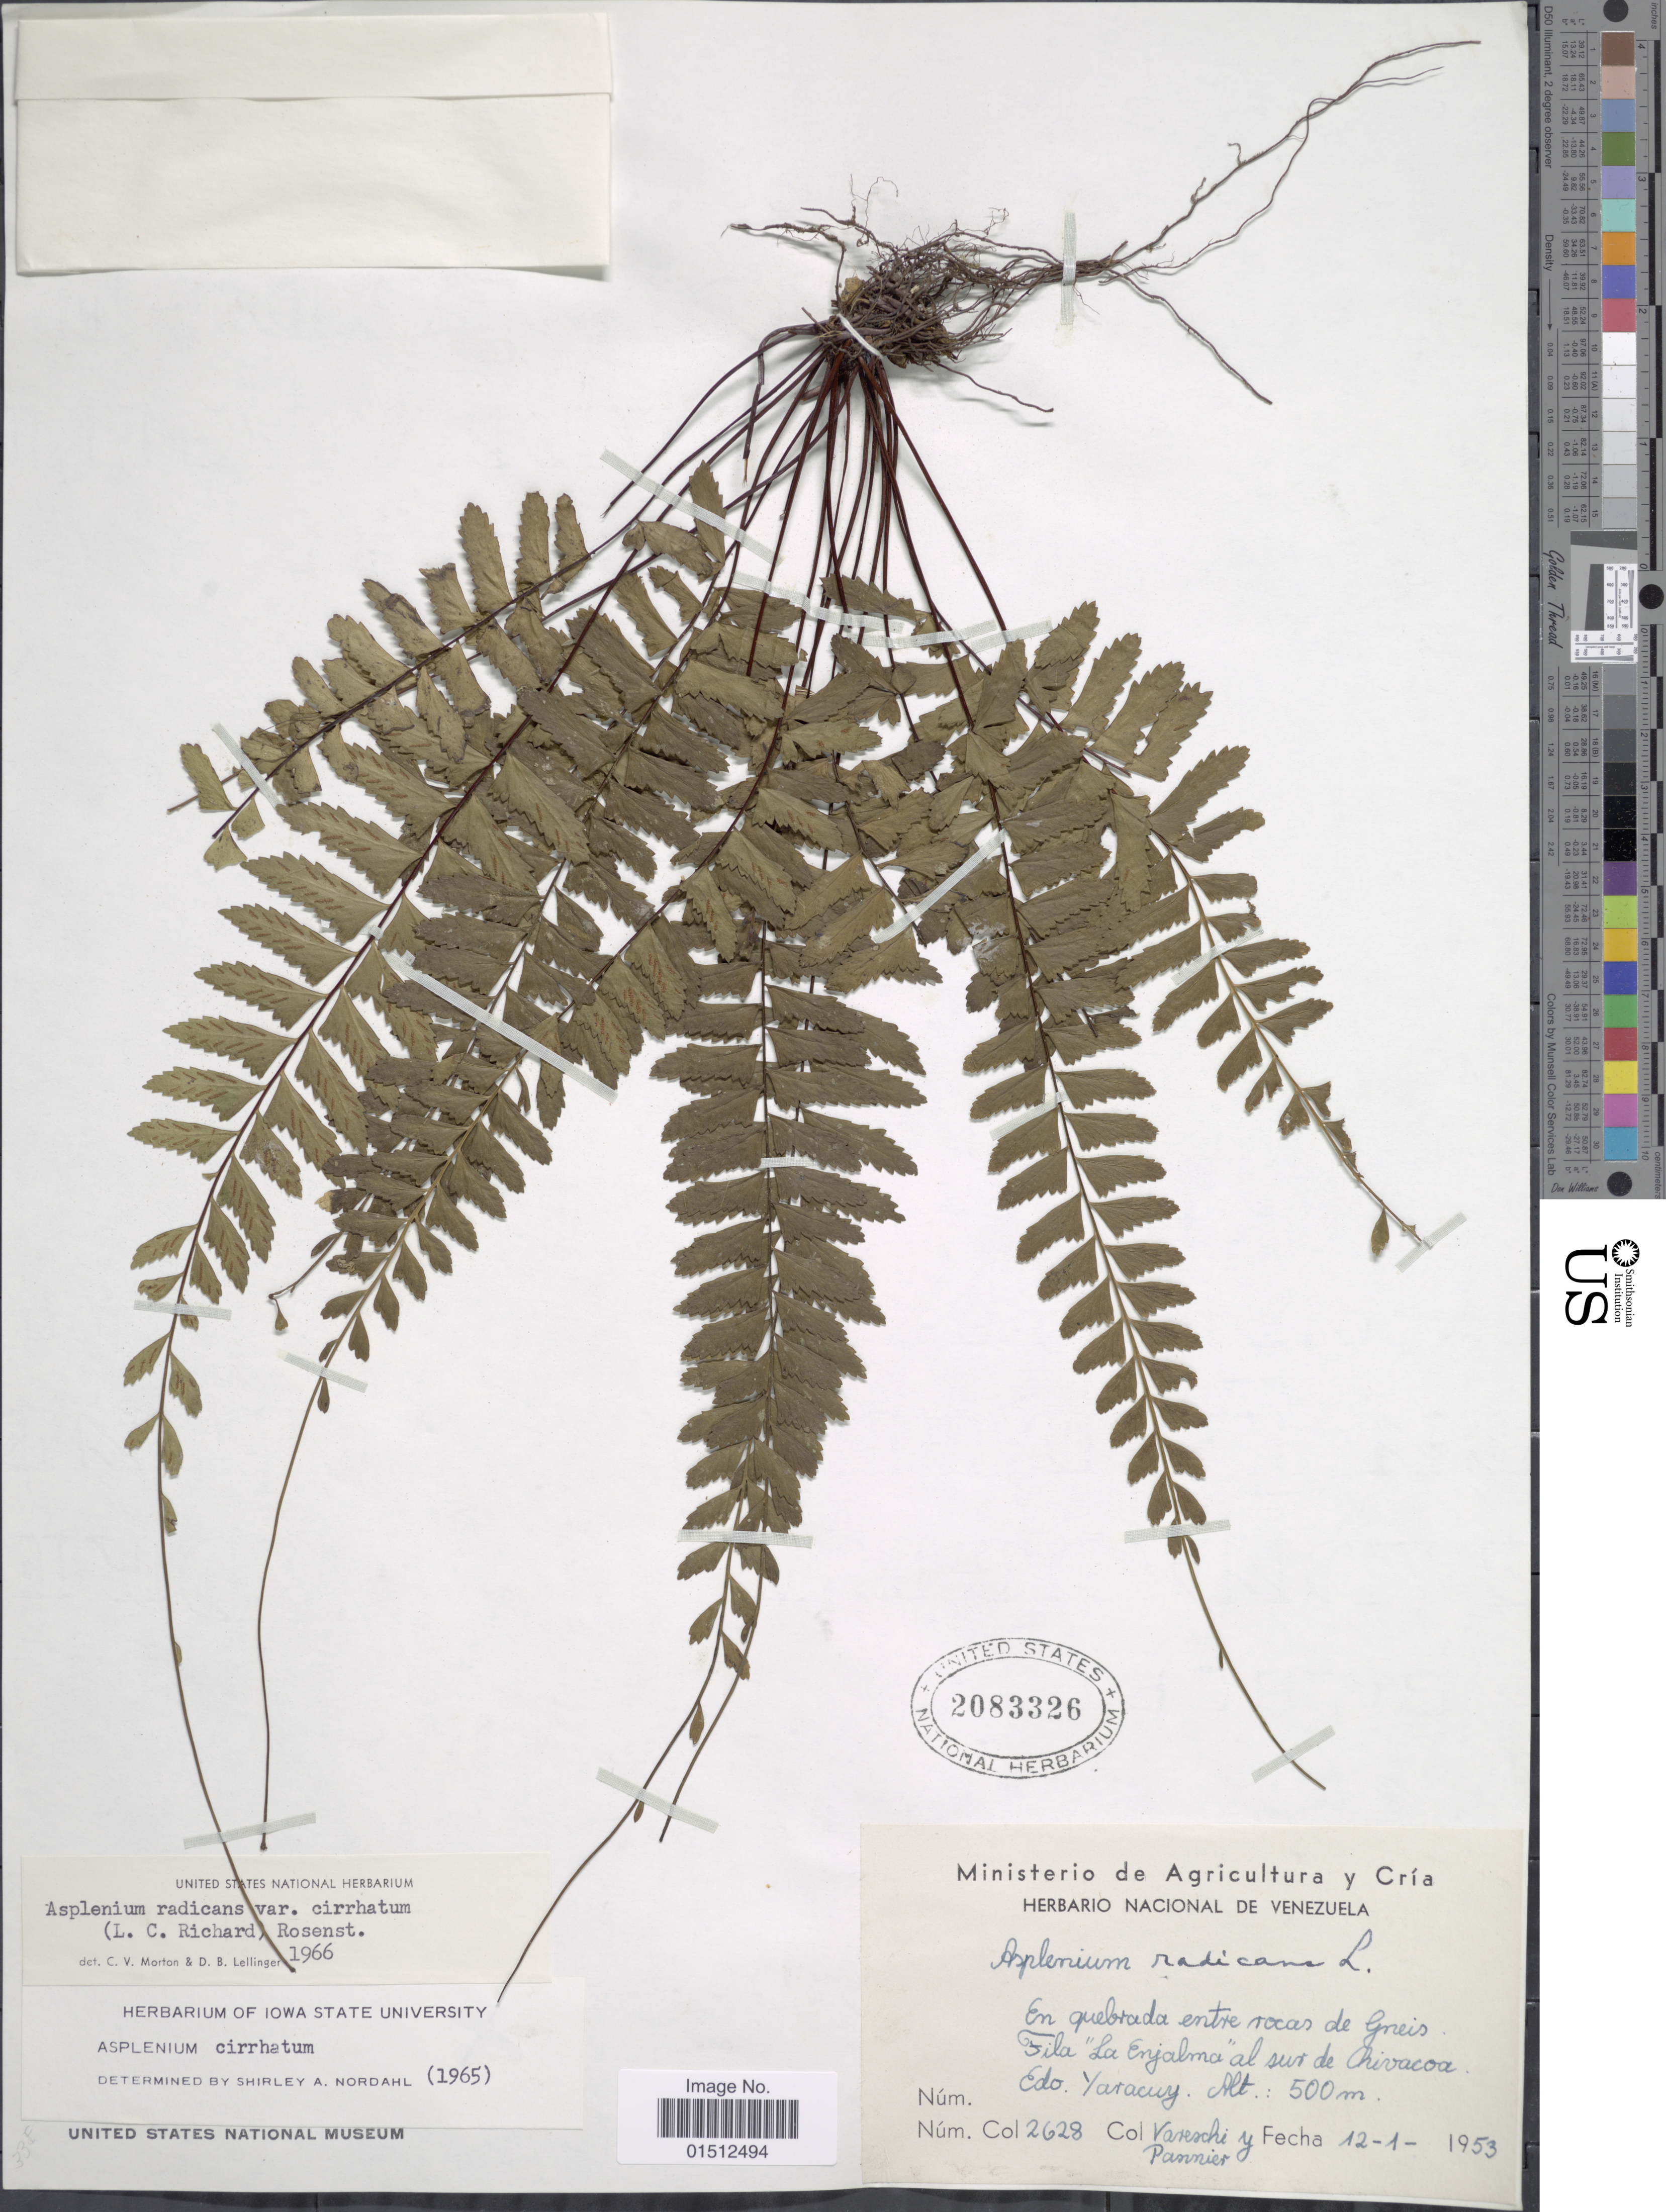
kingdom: Plantae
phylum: Tracheophyta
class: Polypodiopsida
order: Polypodiales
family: Aspleniaceae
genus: Asplenium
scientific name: Asplenium radicans var. cirrhatum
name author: (Rich. ex Willd.) Rosenst.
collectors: -. Vareschi & Pannier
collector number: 2628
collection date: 1953-01-12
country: Venezuela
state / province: Yaracuy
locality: En quebrada entre rocas de Gneis, Fila "La Enjalma" al sur de Chivacoa, Edo. Yaracuy.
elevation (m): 500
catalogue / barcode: US 2083326